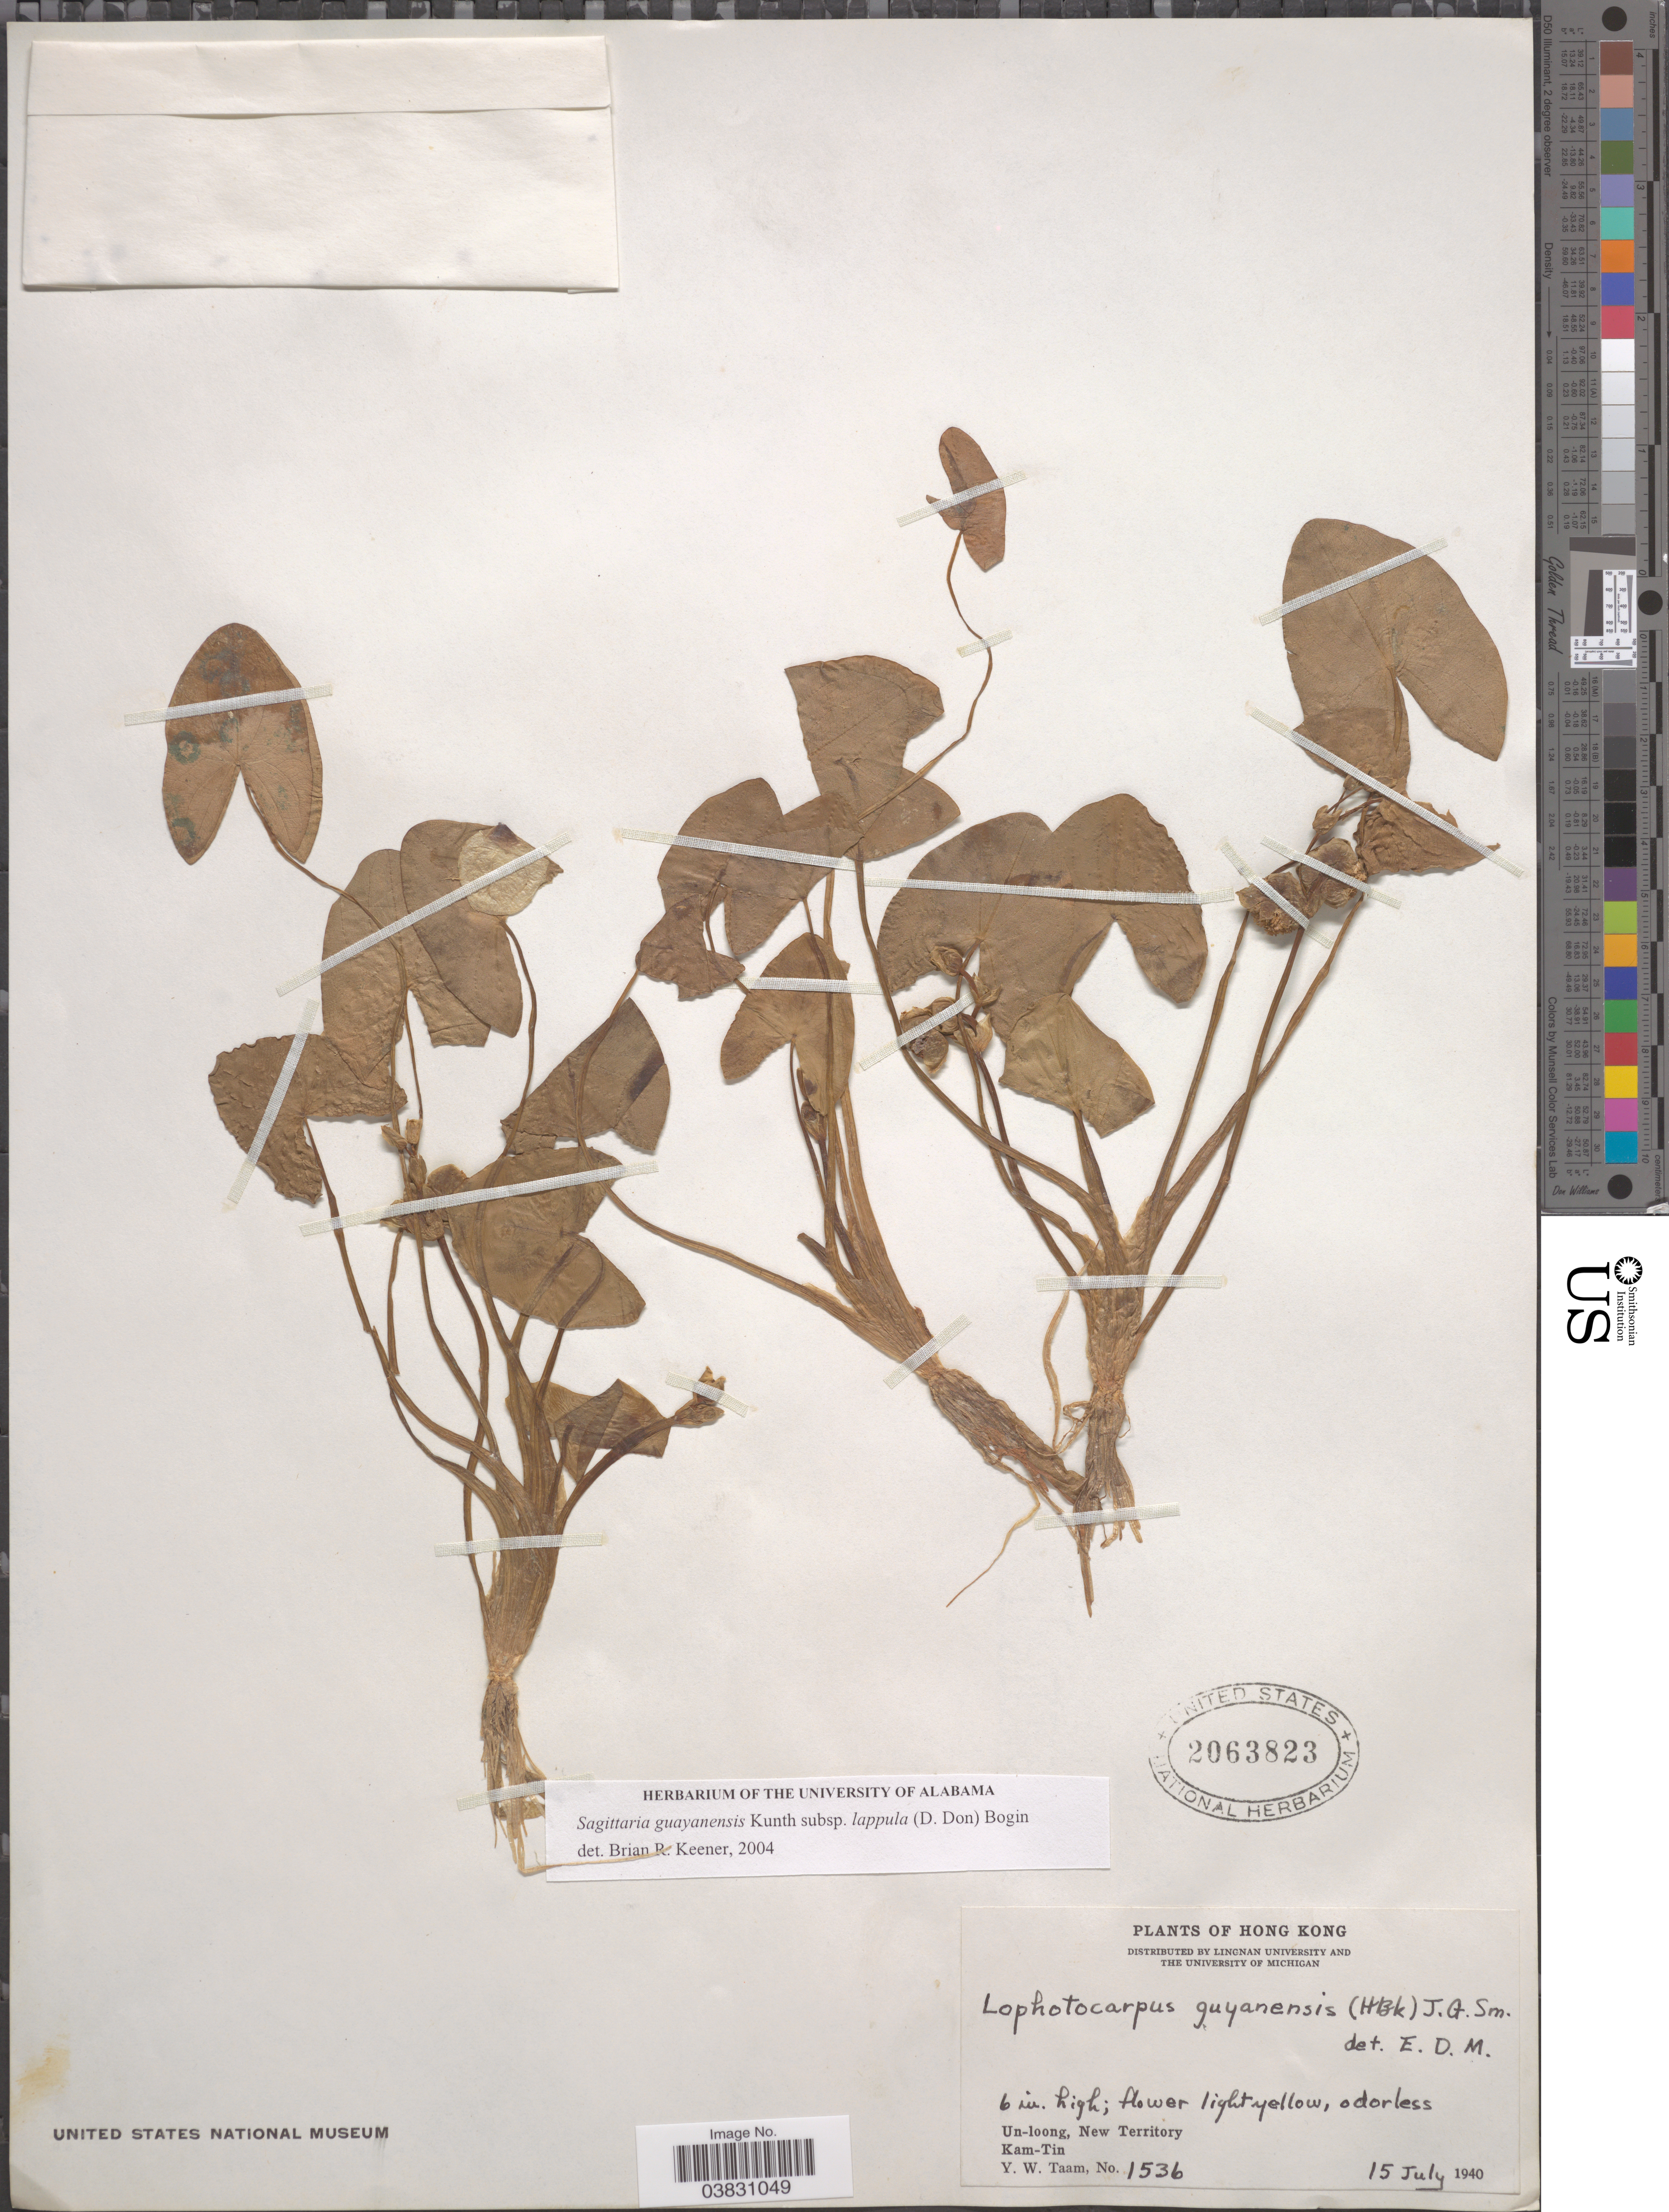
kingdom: Plantae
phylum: Tracheophyta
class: Liliopsida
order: Alismatales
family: Alismataceae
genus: Sagittaria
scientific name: Sagittaria guayanensis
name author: Kunth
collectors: Y. W. Taam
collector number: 1536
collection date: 1940-07-15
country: China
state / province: Hong Kong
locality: Un-loong, New Territory. Kam-Tin.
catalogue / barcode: US 2063823